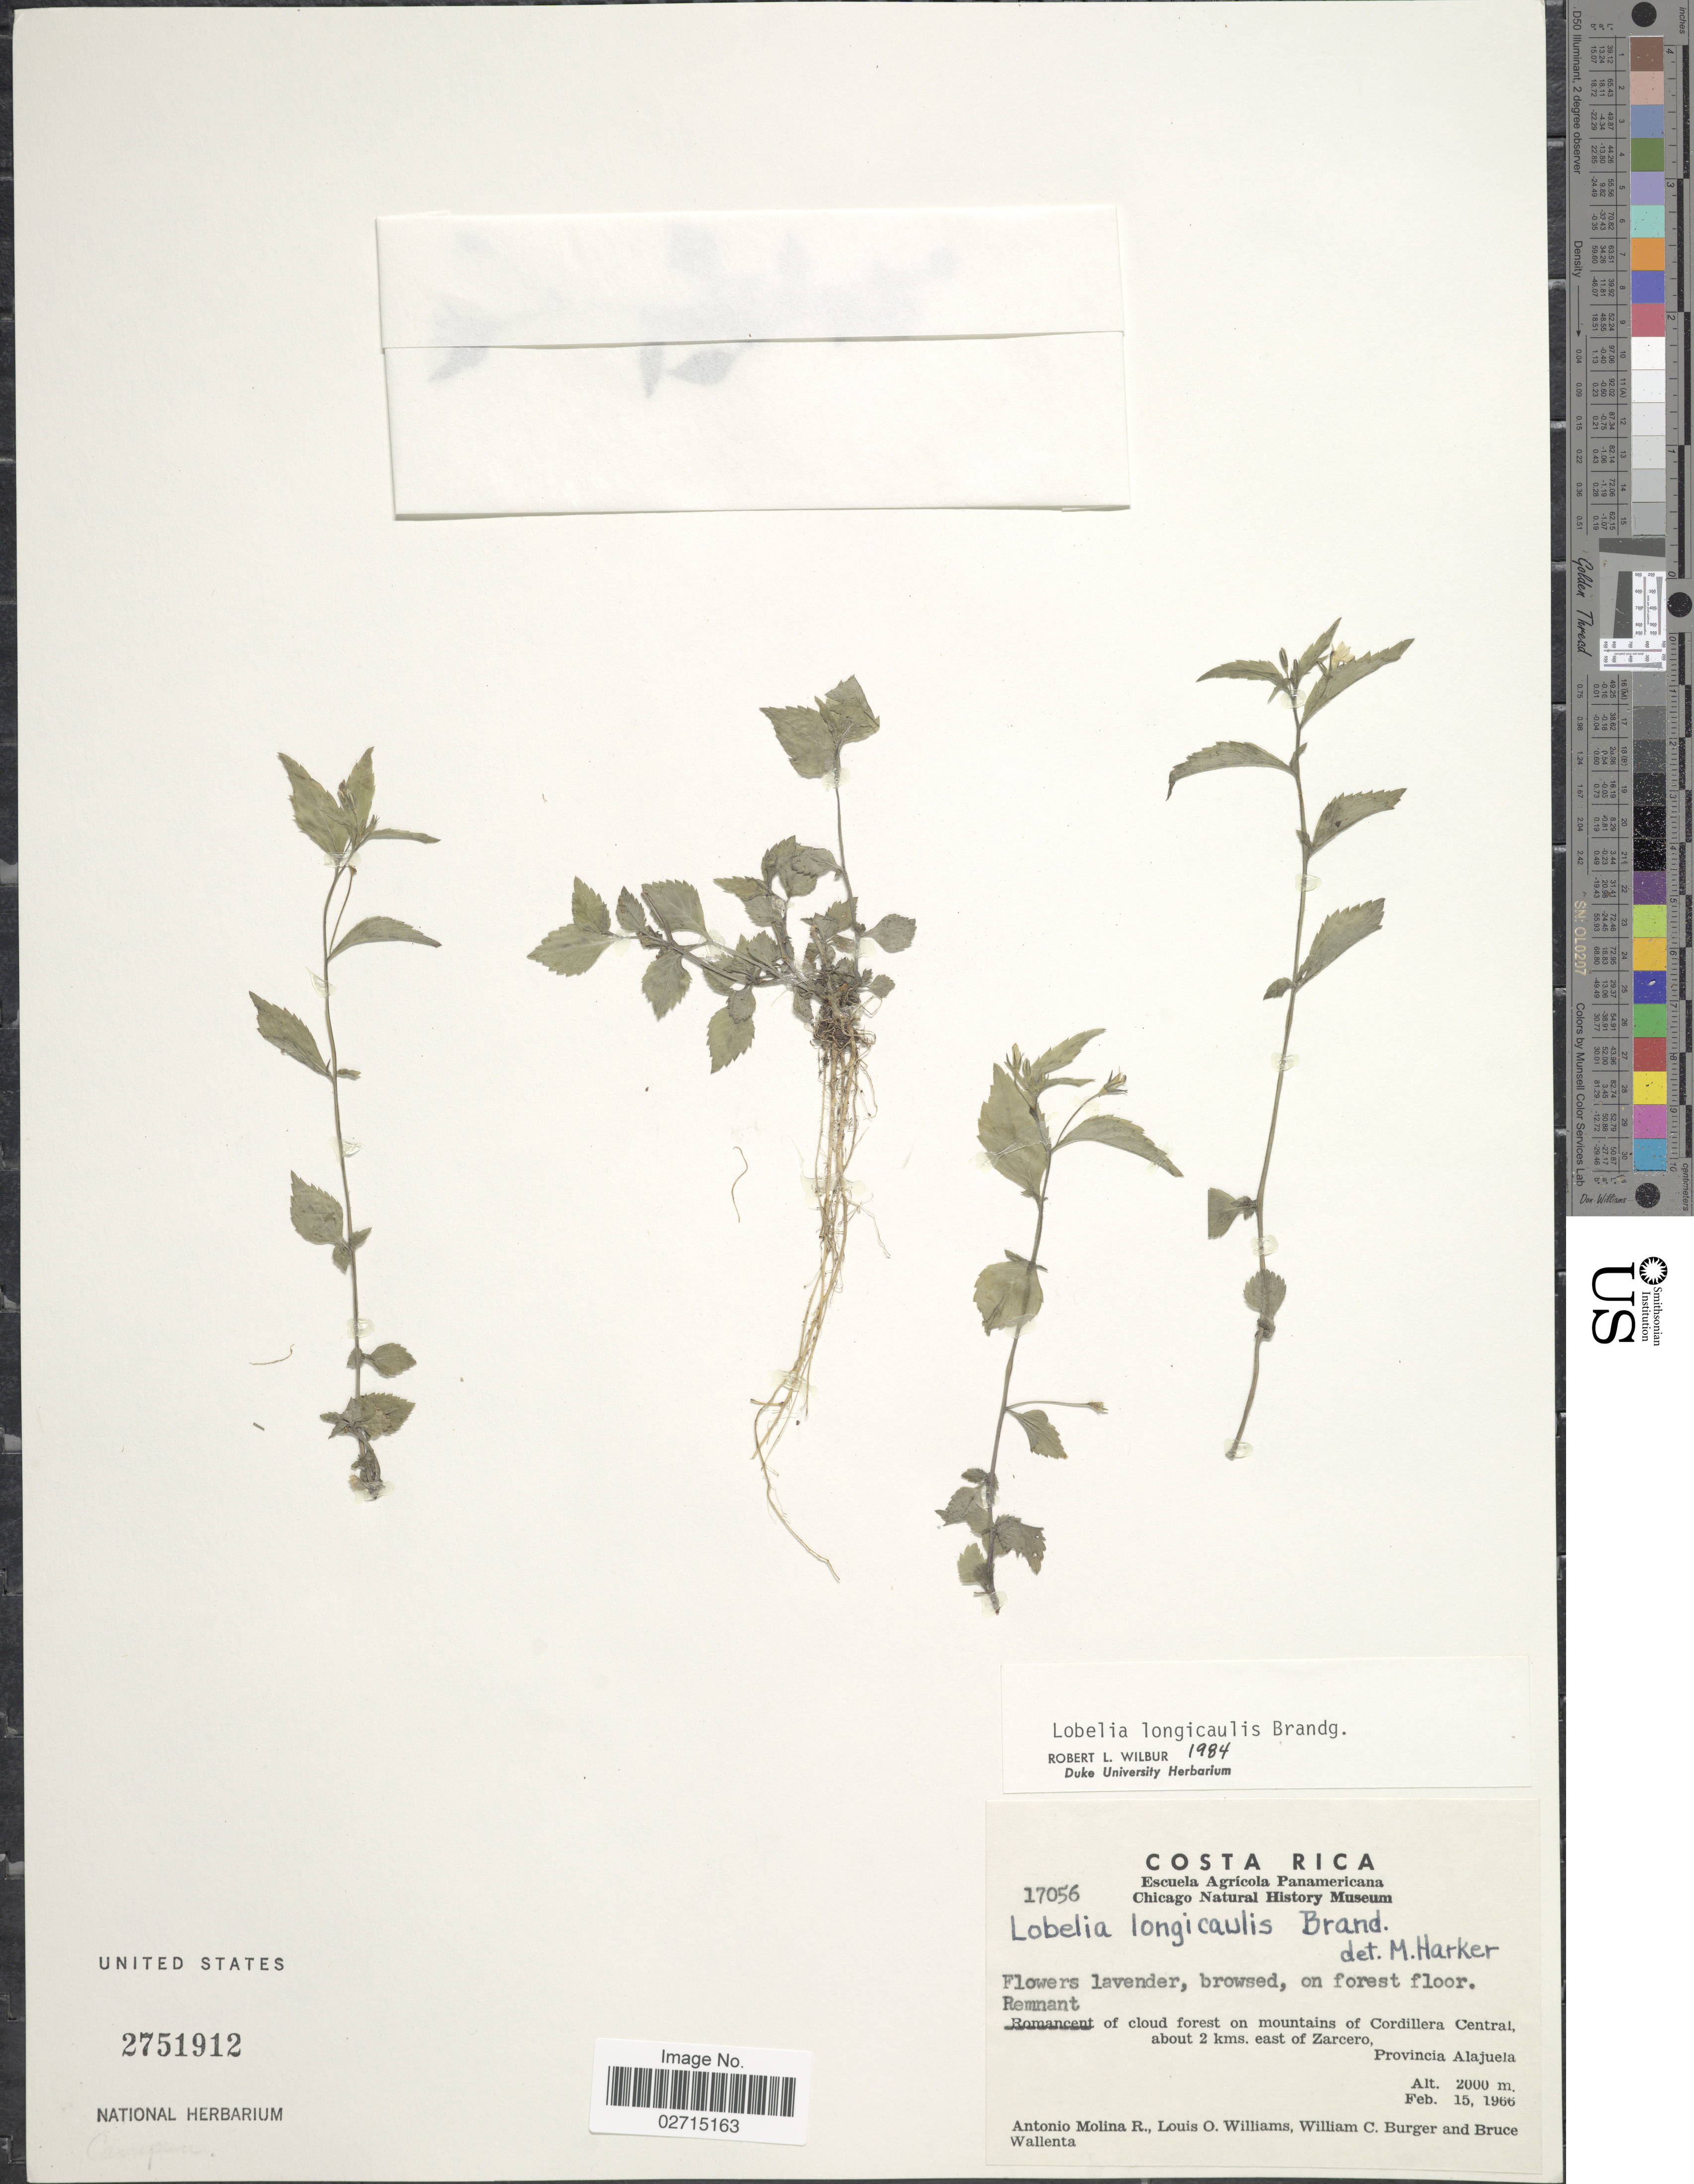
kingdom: Plantae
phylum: Tracheophyta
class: Magnoliopsida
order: Asterales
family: Campanulaceae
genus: Lobelia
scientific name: Lobelia longicaulis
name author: Brandegee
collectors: A. Molina R., L. O. Williams, W. Burger & B. Wallenta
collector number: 17056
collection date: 1966-02-15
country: Costa Rica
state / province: Alajuela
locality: remnant of cloud forest on mountains of Cordillera Central, about 2 kms. east of Zarcero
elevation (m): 2000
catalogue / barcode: US 2751912